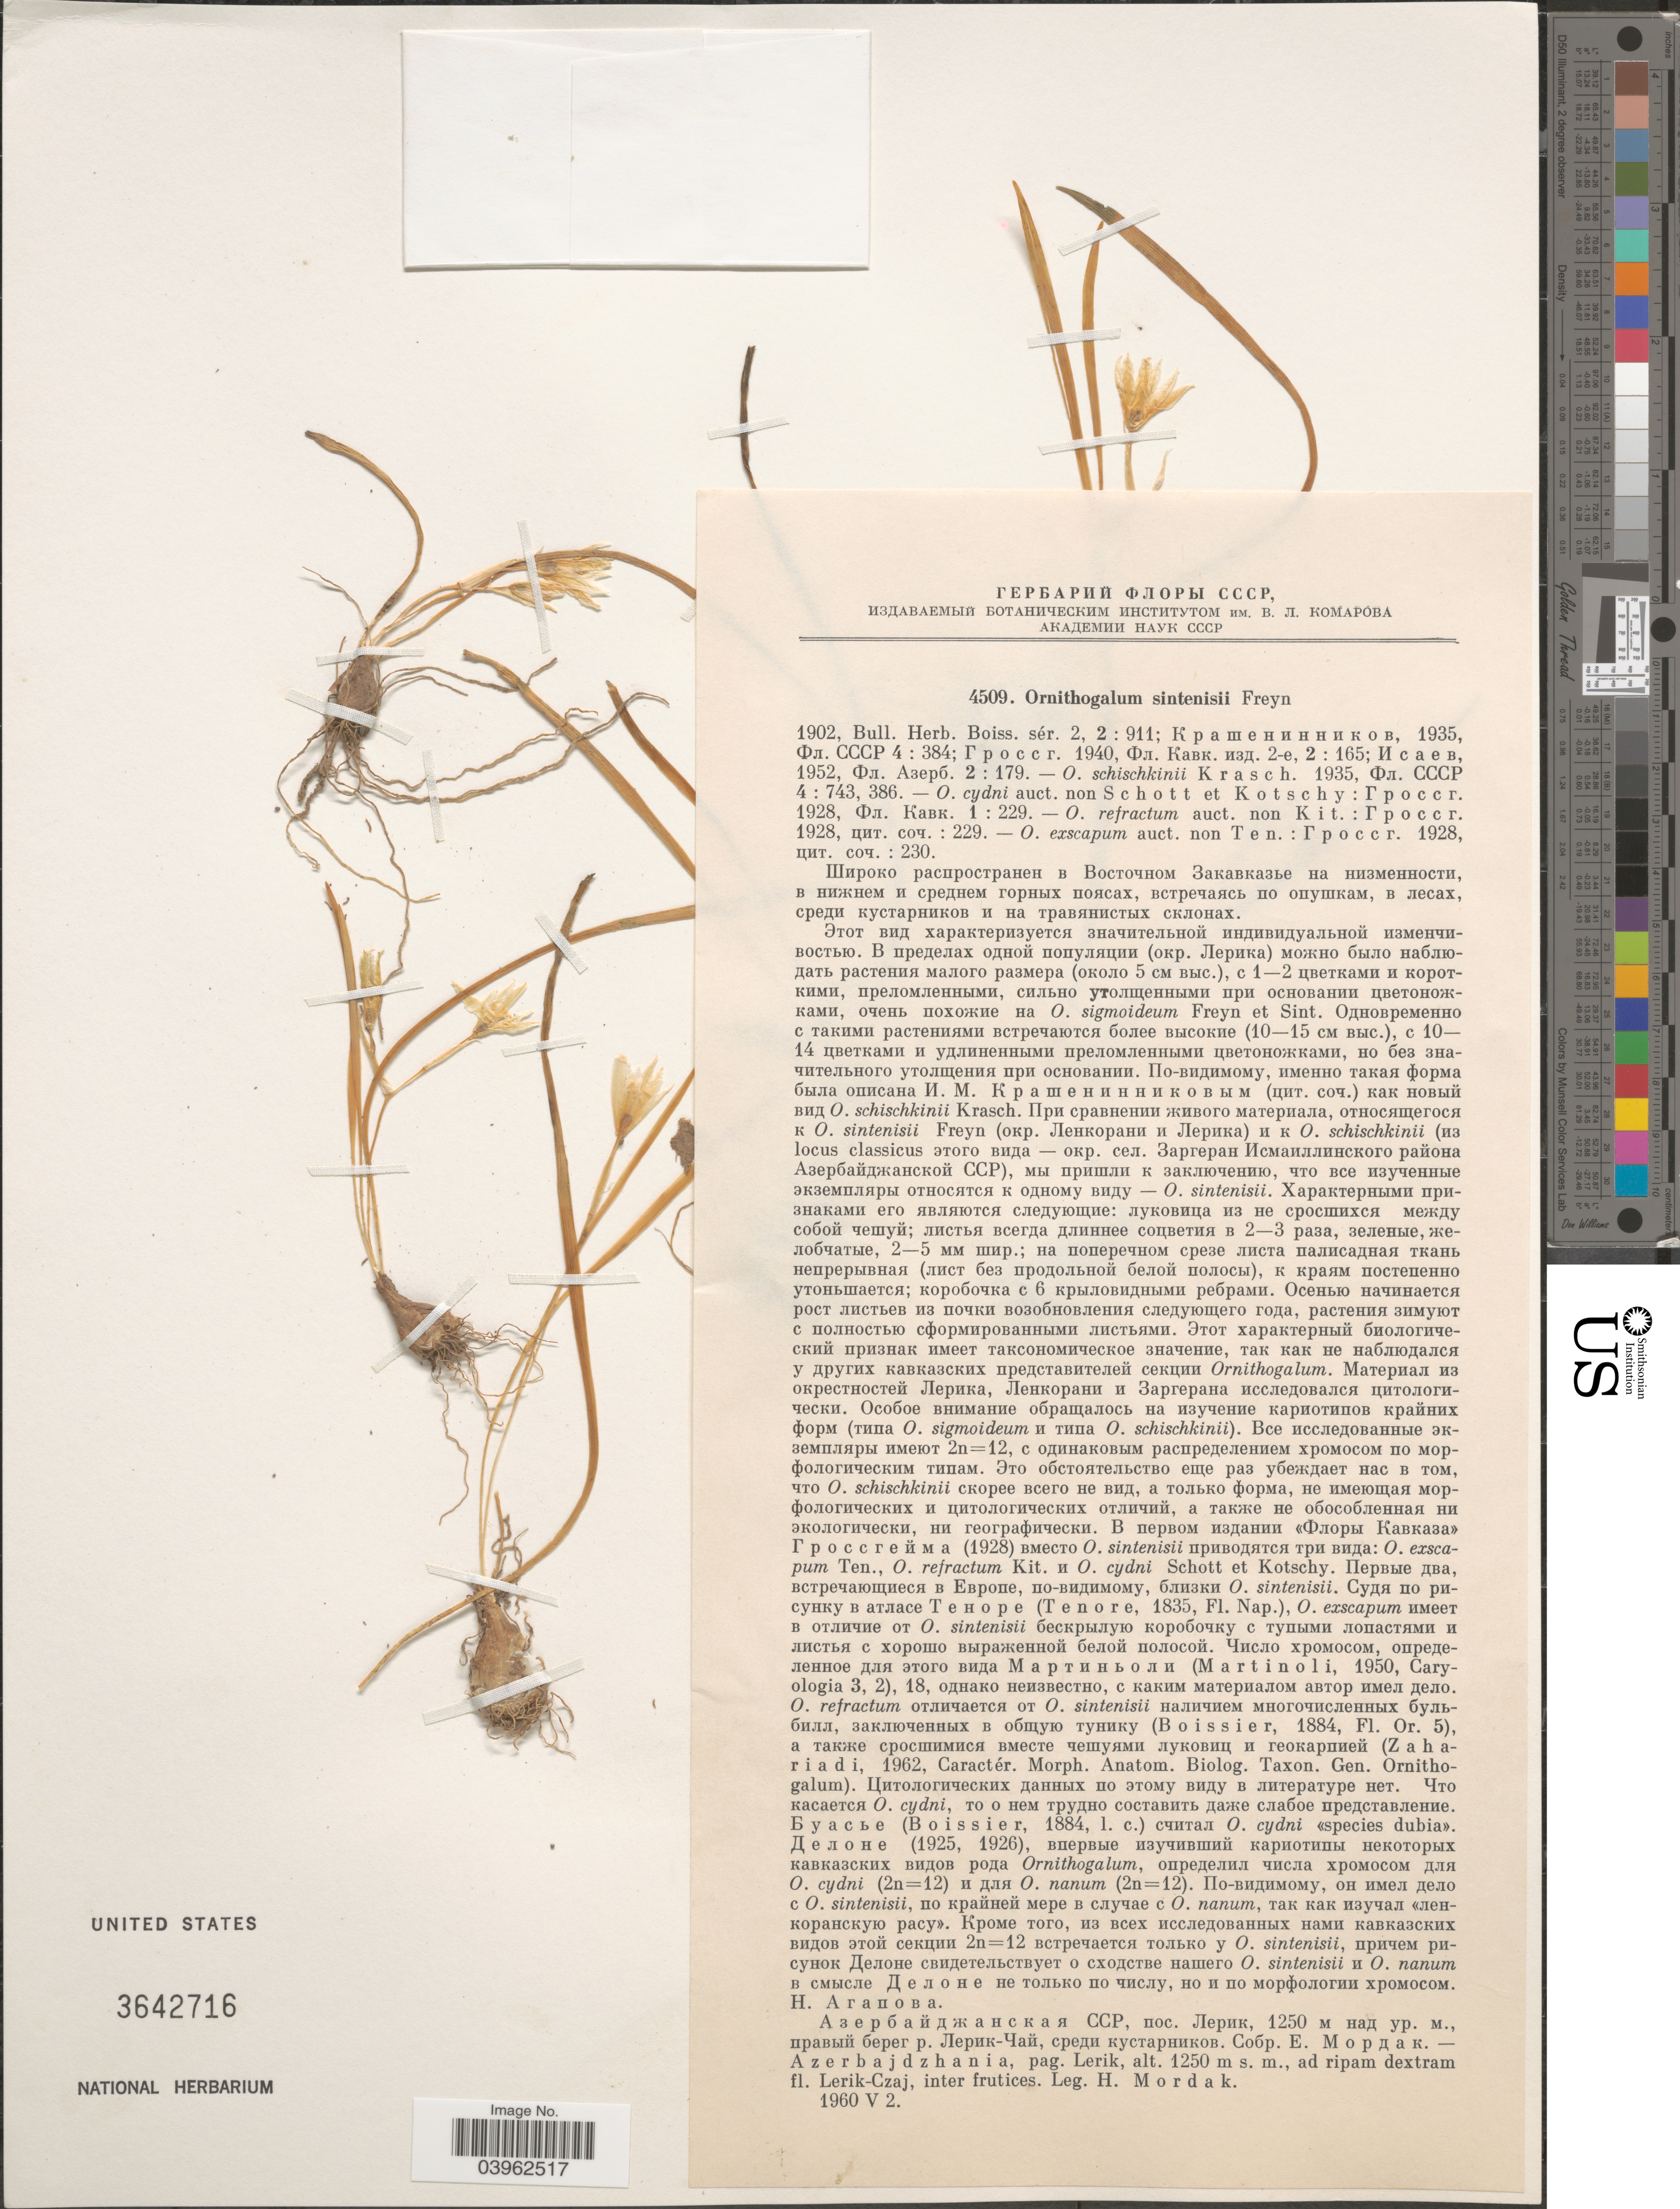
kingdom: Plantae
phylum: Tracheophyta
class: Liliopsida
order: Asparagales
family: Asparagaceae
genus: Ornithogalum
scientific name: Ornithogalum sintenisii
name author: Freyn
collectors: H. Mordak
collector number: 4509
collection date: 1960-05-02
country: Azerbaijan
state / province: Lerik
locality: Azerbajdzhania, pag. Lerik, ad ripam dextram fl. Lerik-Czaj.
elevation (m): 1250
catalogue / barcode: US 3642716